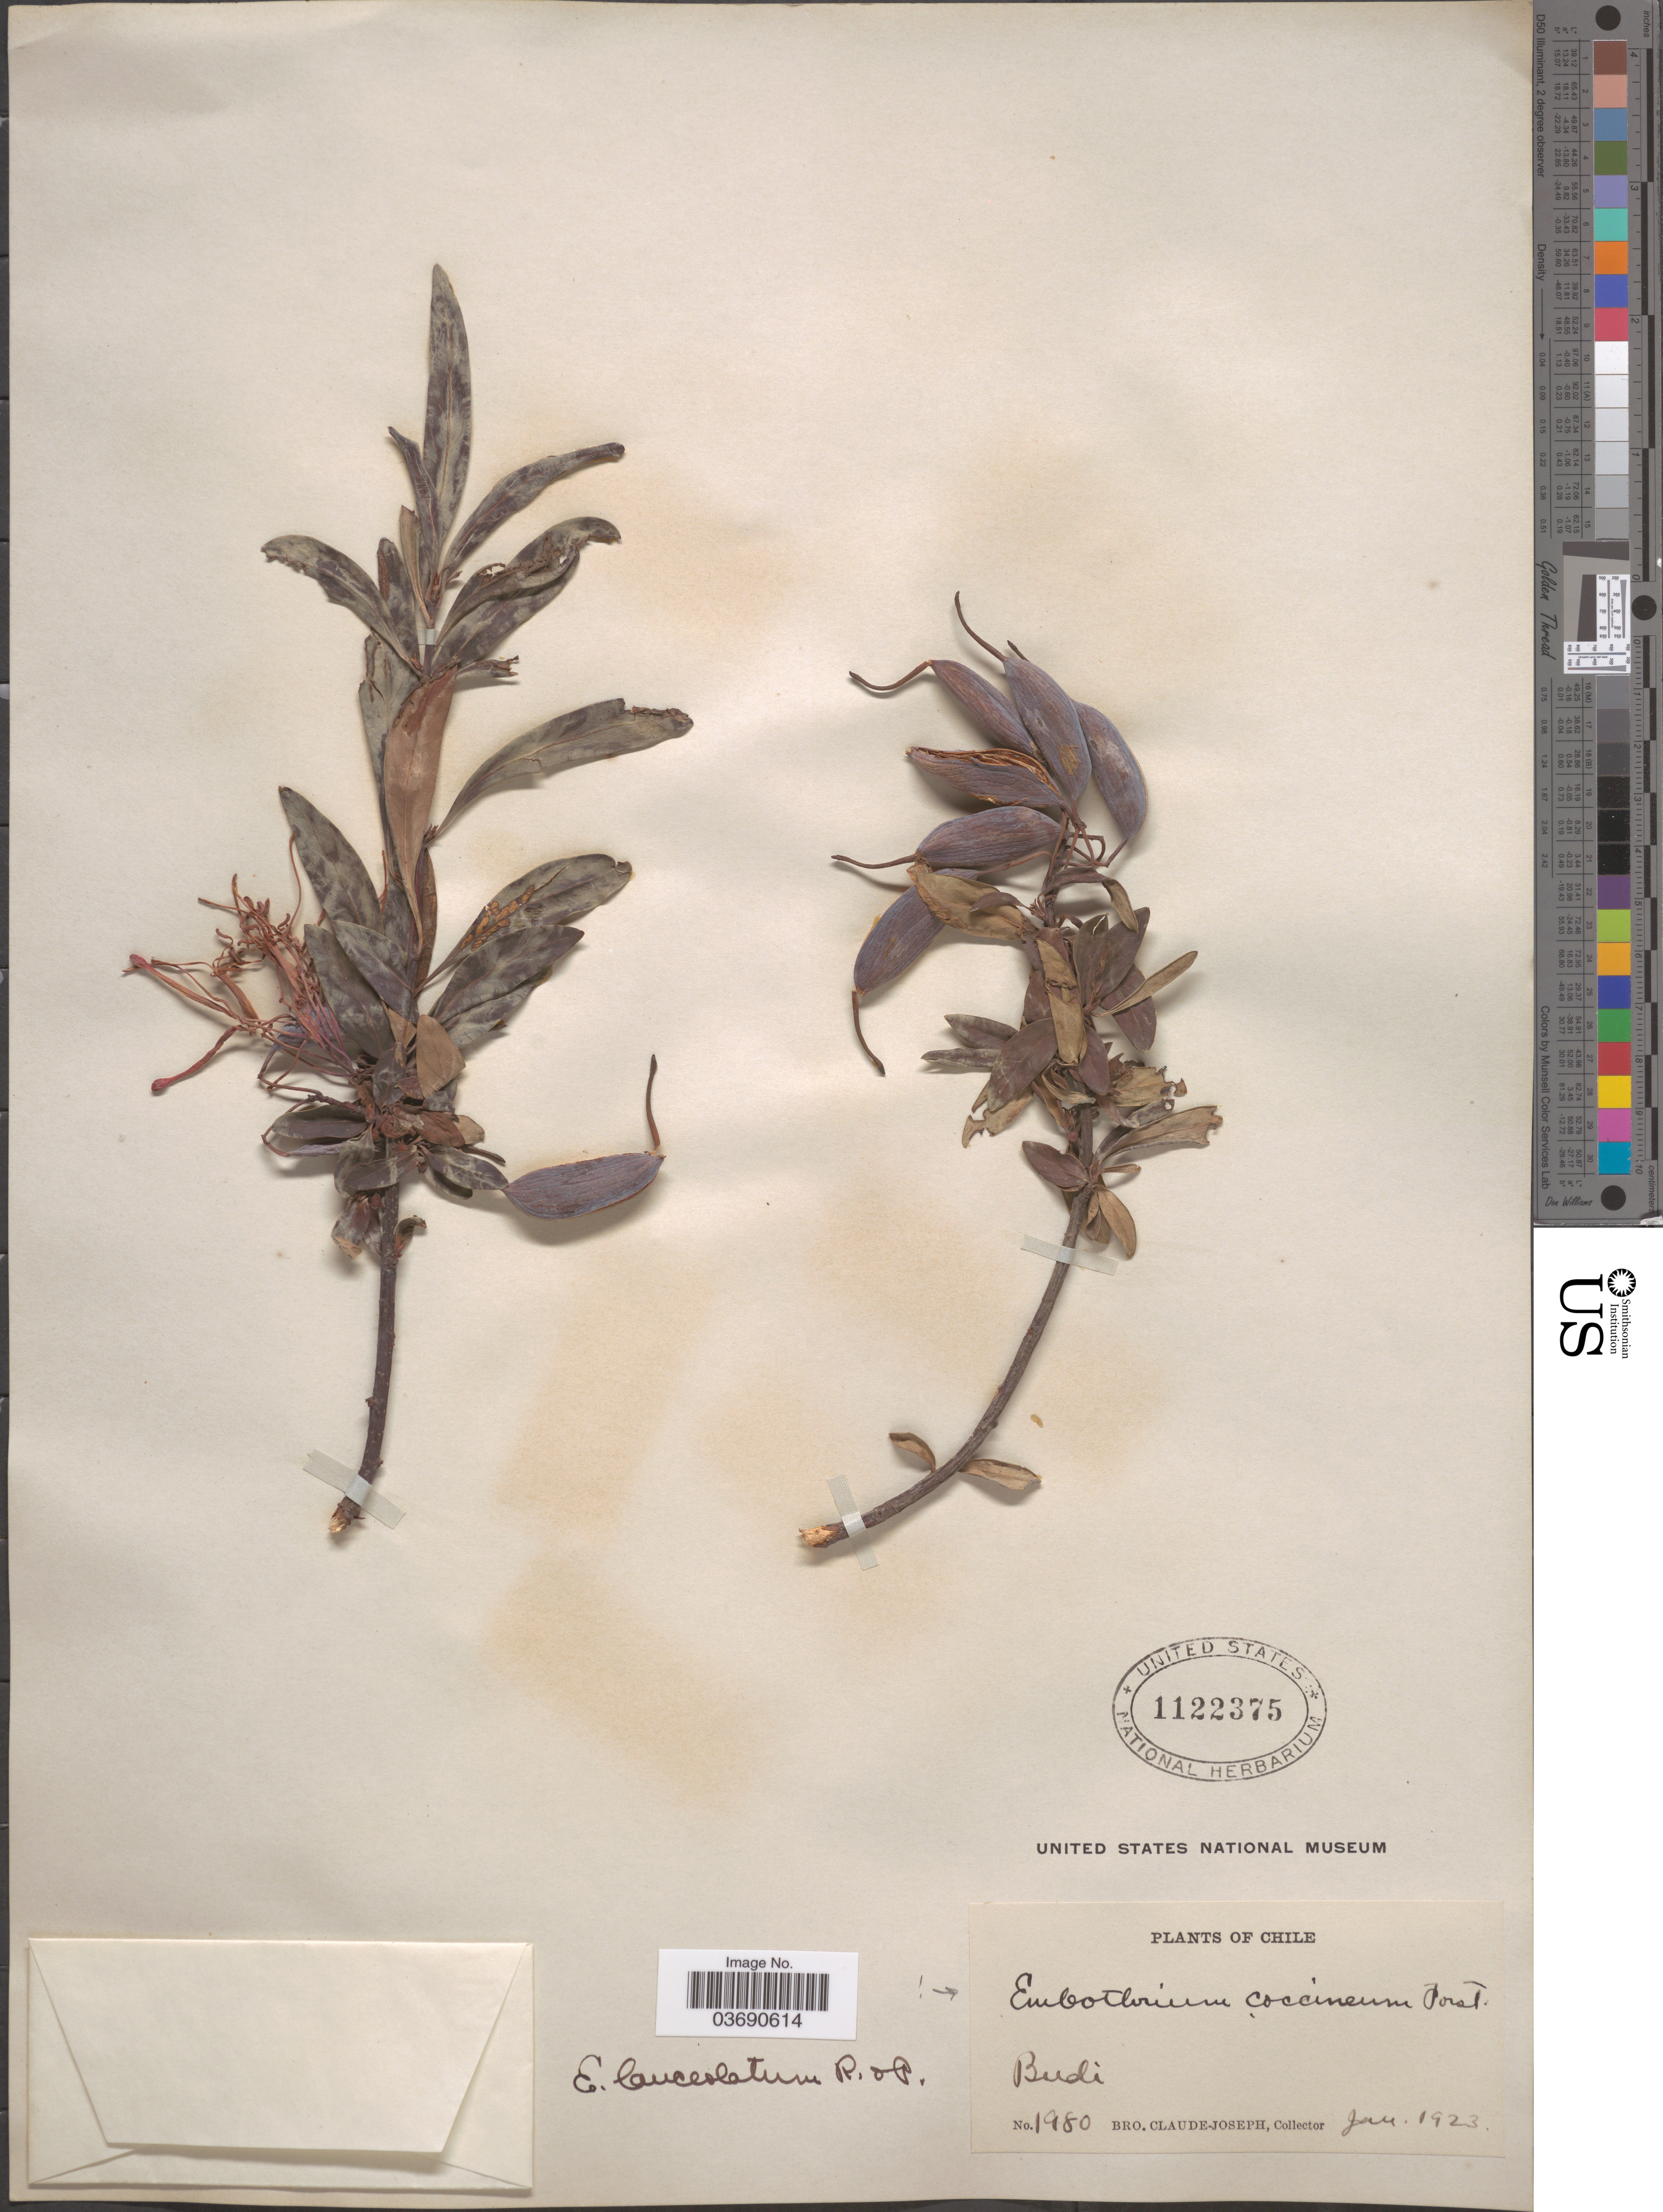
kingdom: Plantae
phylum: Tracheophyta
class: Magnoliopsida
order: Proteales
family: Proteaceae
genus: Embothrium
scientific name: Embothrium coccineum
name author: J.R. Forst. & G. Forst.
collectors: Bro. Claude-Joseph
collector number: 1980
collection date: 1923-01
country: Chile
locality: Budi.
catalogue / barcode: US 1122375